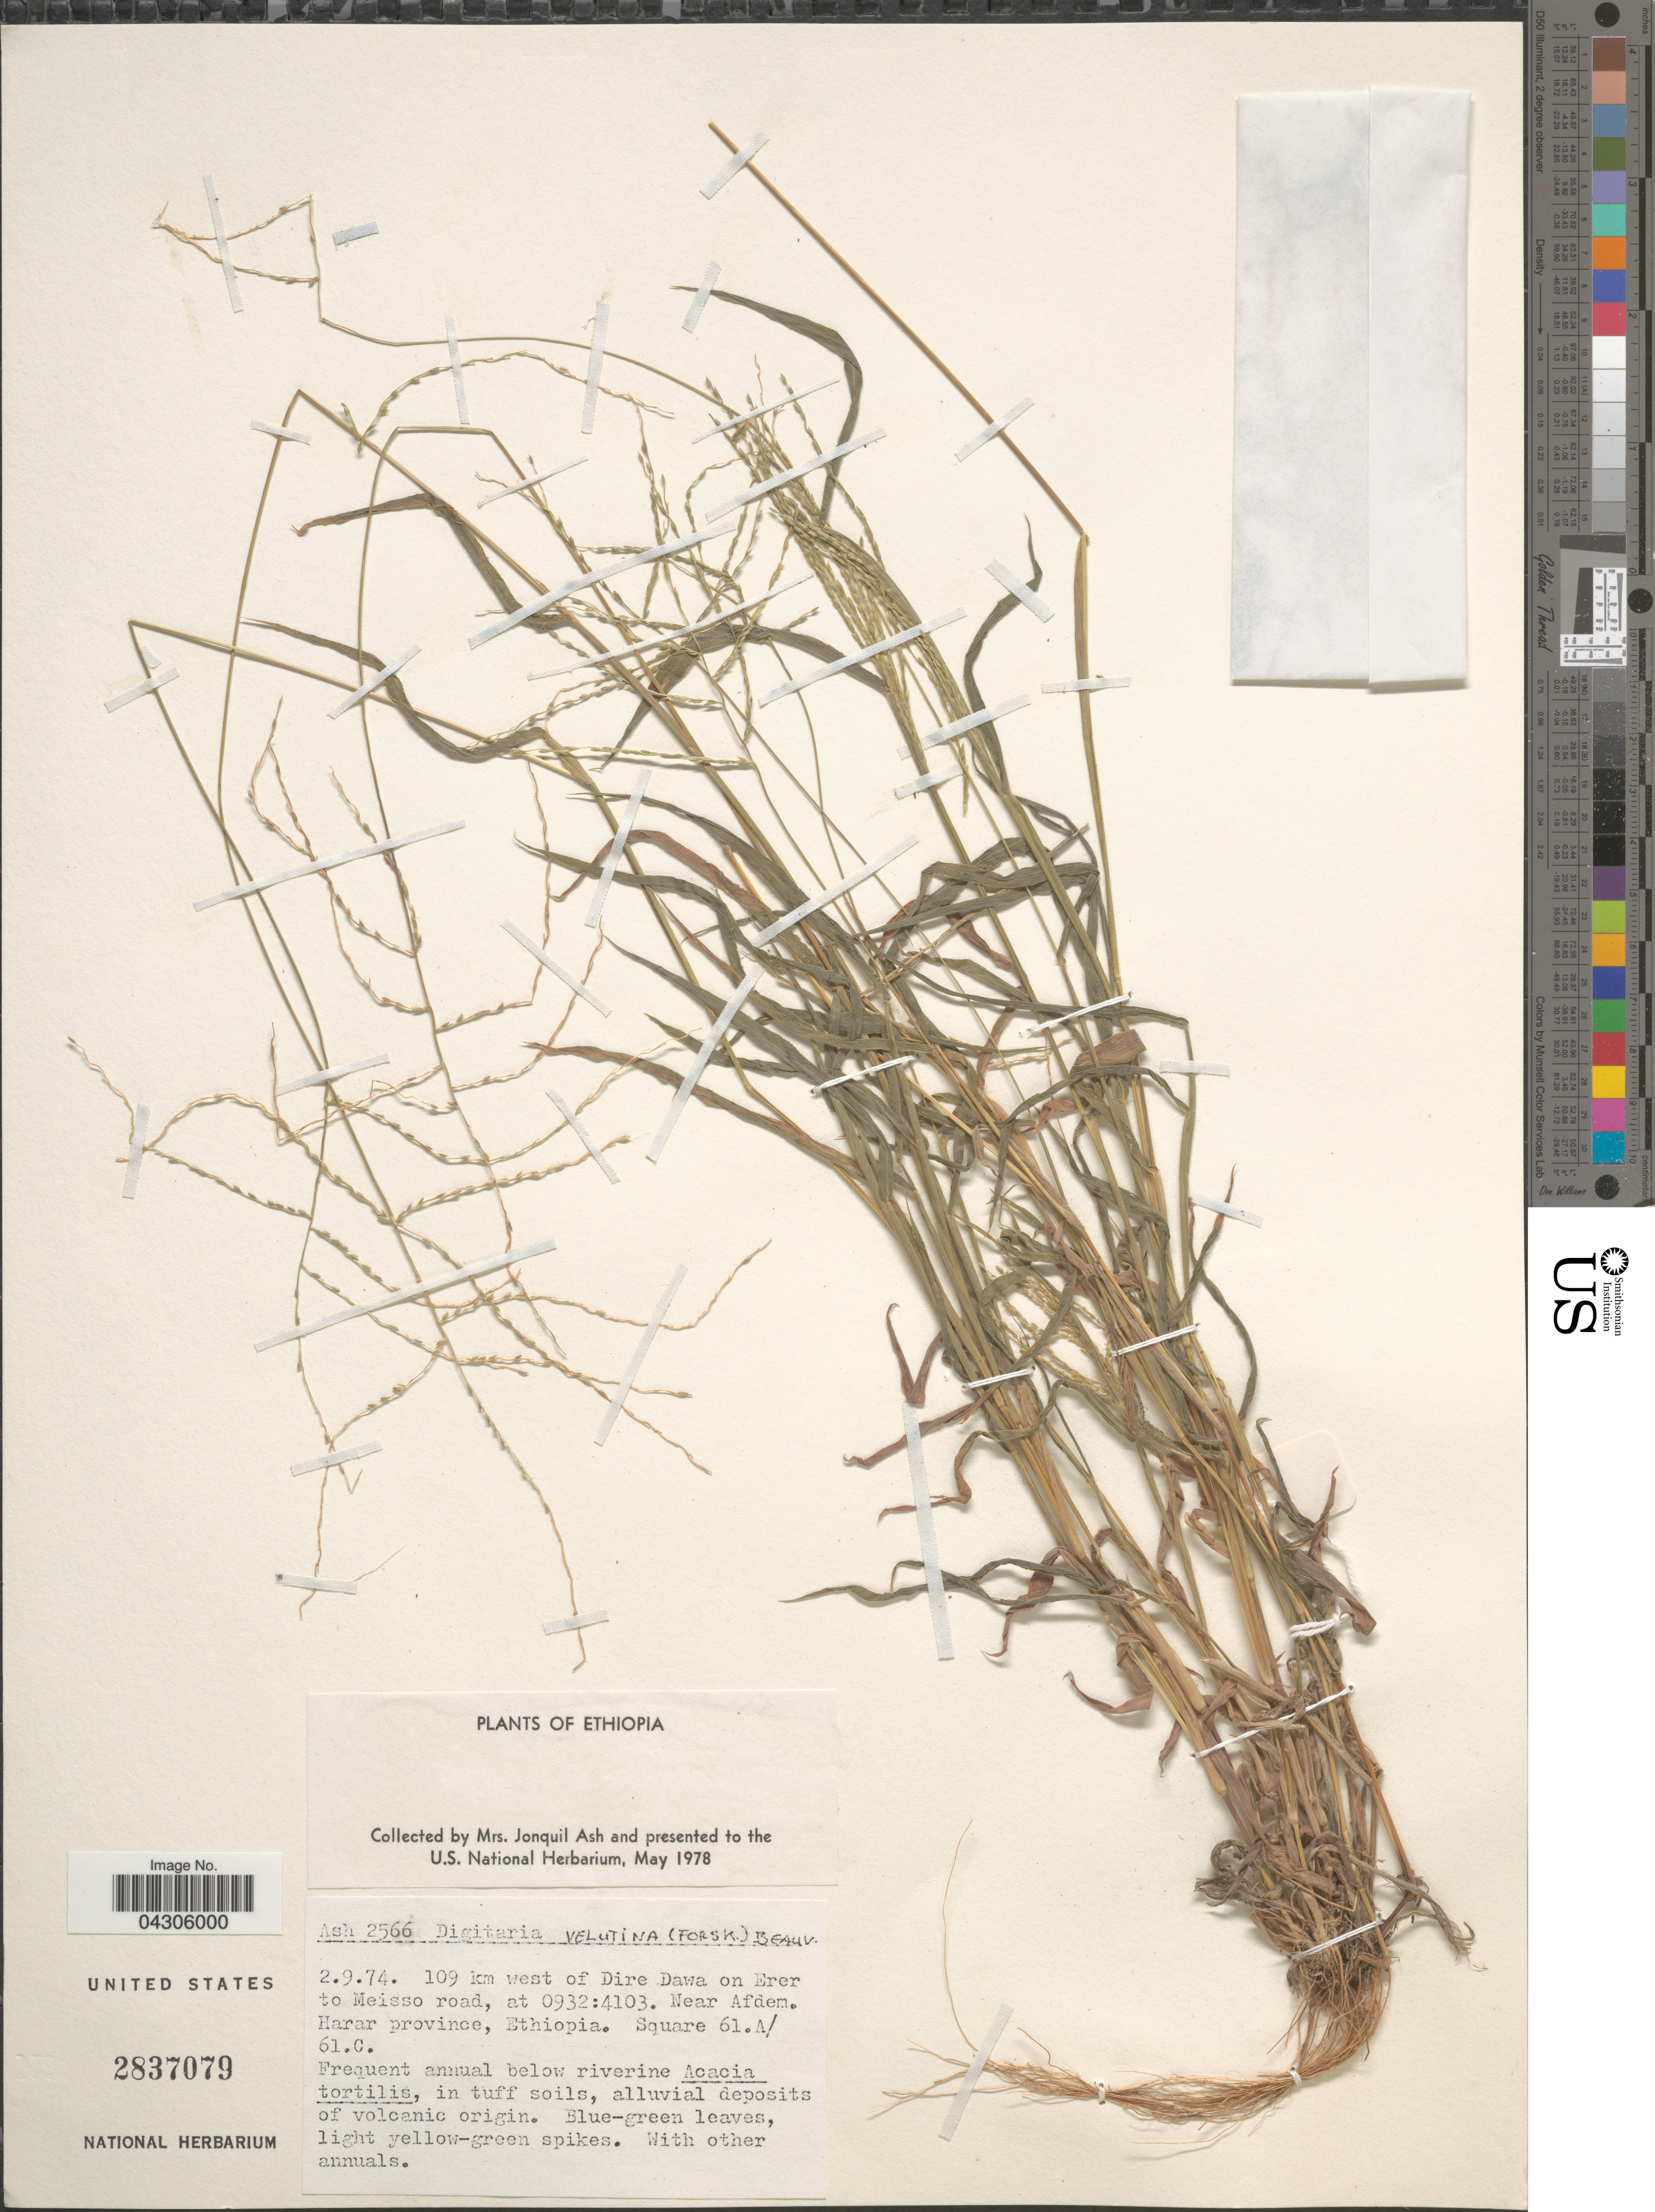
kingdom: Plantae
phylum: Tracheophyta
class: Liliopsida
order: Poales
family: Poaceae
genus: Digitaria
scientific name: Digitaria velutina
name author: (Forssk.) P. Beauv.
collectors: J. Ash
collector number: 2566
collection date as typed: Transcribed d/m/y: 2/9/74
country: Ethiopia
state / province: Dire Dawa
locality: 109 km west of Dire Dawa on Erer to Meisso road, at 0932:4103. Near Afdem. Harar province. Square 61.A/61.C.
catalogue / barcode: US 2837079